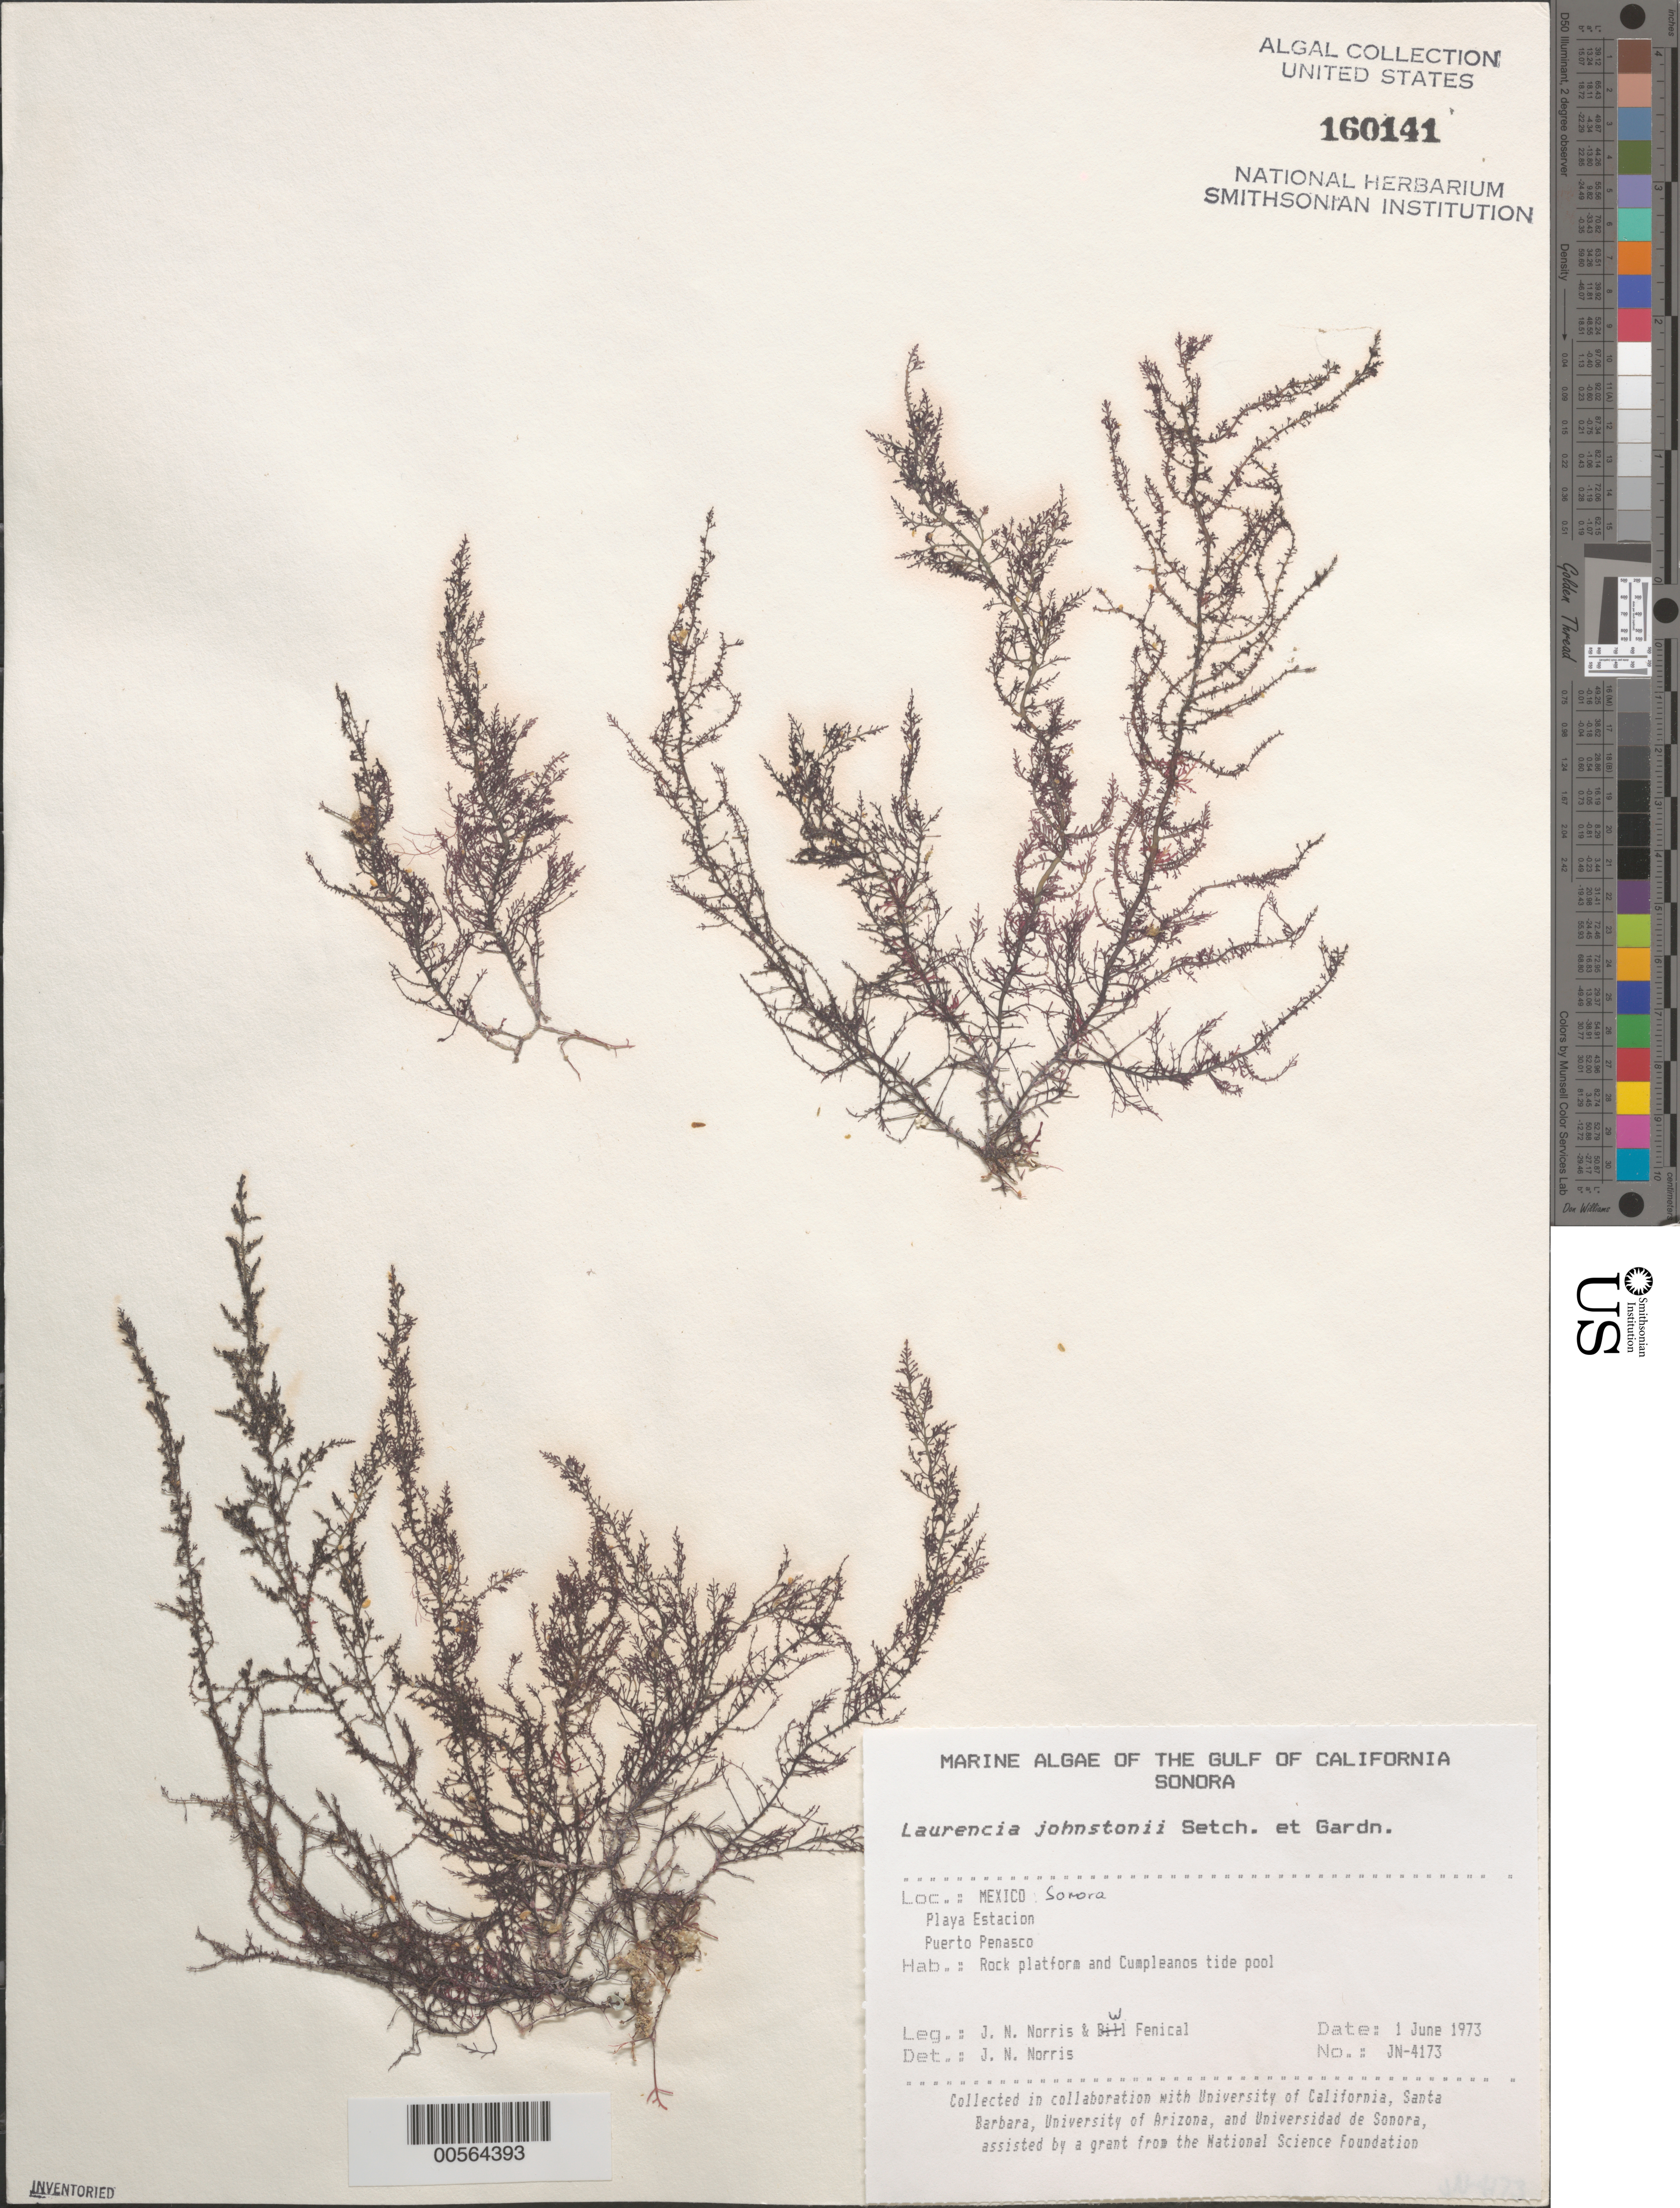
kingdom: Plantae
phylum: Rhodophyta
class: Florideophyceae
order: Ceramiales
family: Rhodomelaceae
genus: Laurencia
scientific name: Laurencia johnstonii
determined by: Norris, James N.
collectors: J. N. Norris & W. Fenical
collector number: JN-4173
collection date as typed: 01 Jun 1973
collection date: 1973-06-01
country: Mexico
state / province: Sonora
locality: Playa Estacion, Puerto Penasco, Cumpleanos Tide Pool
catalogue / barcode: US 160141